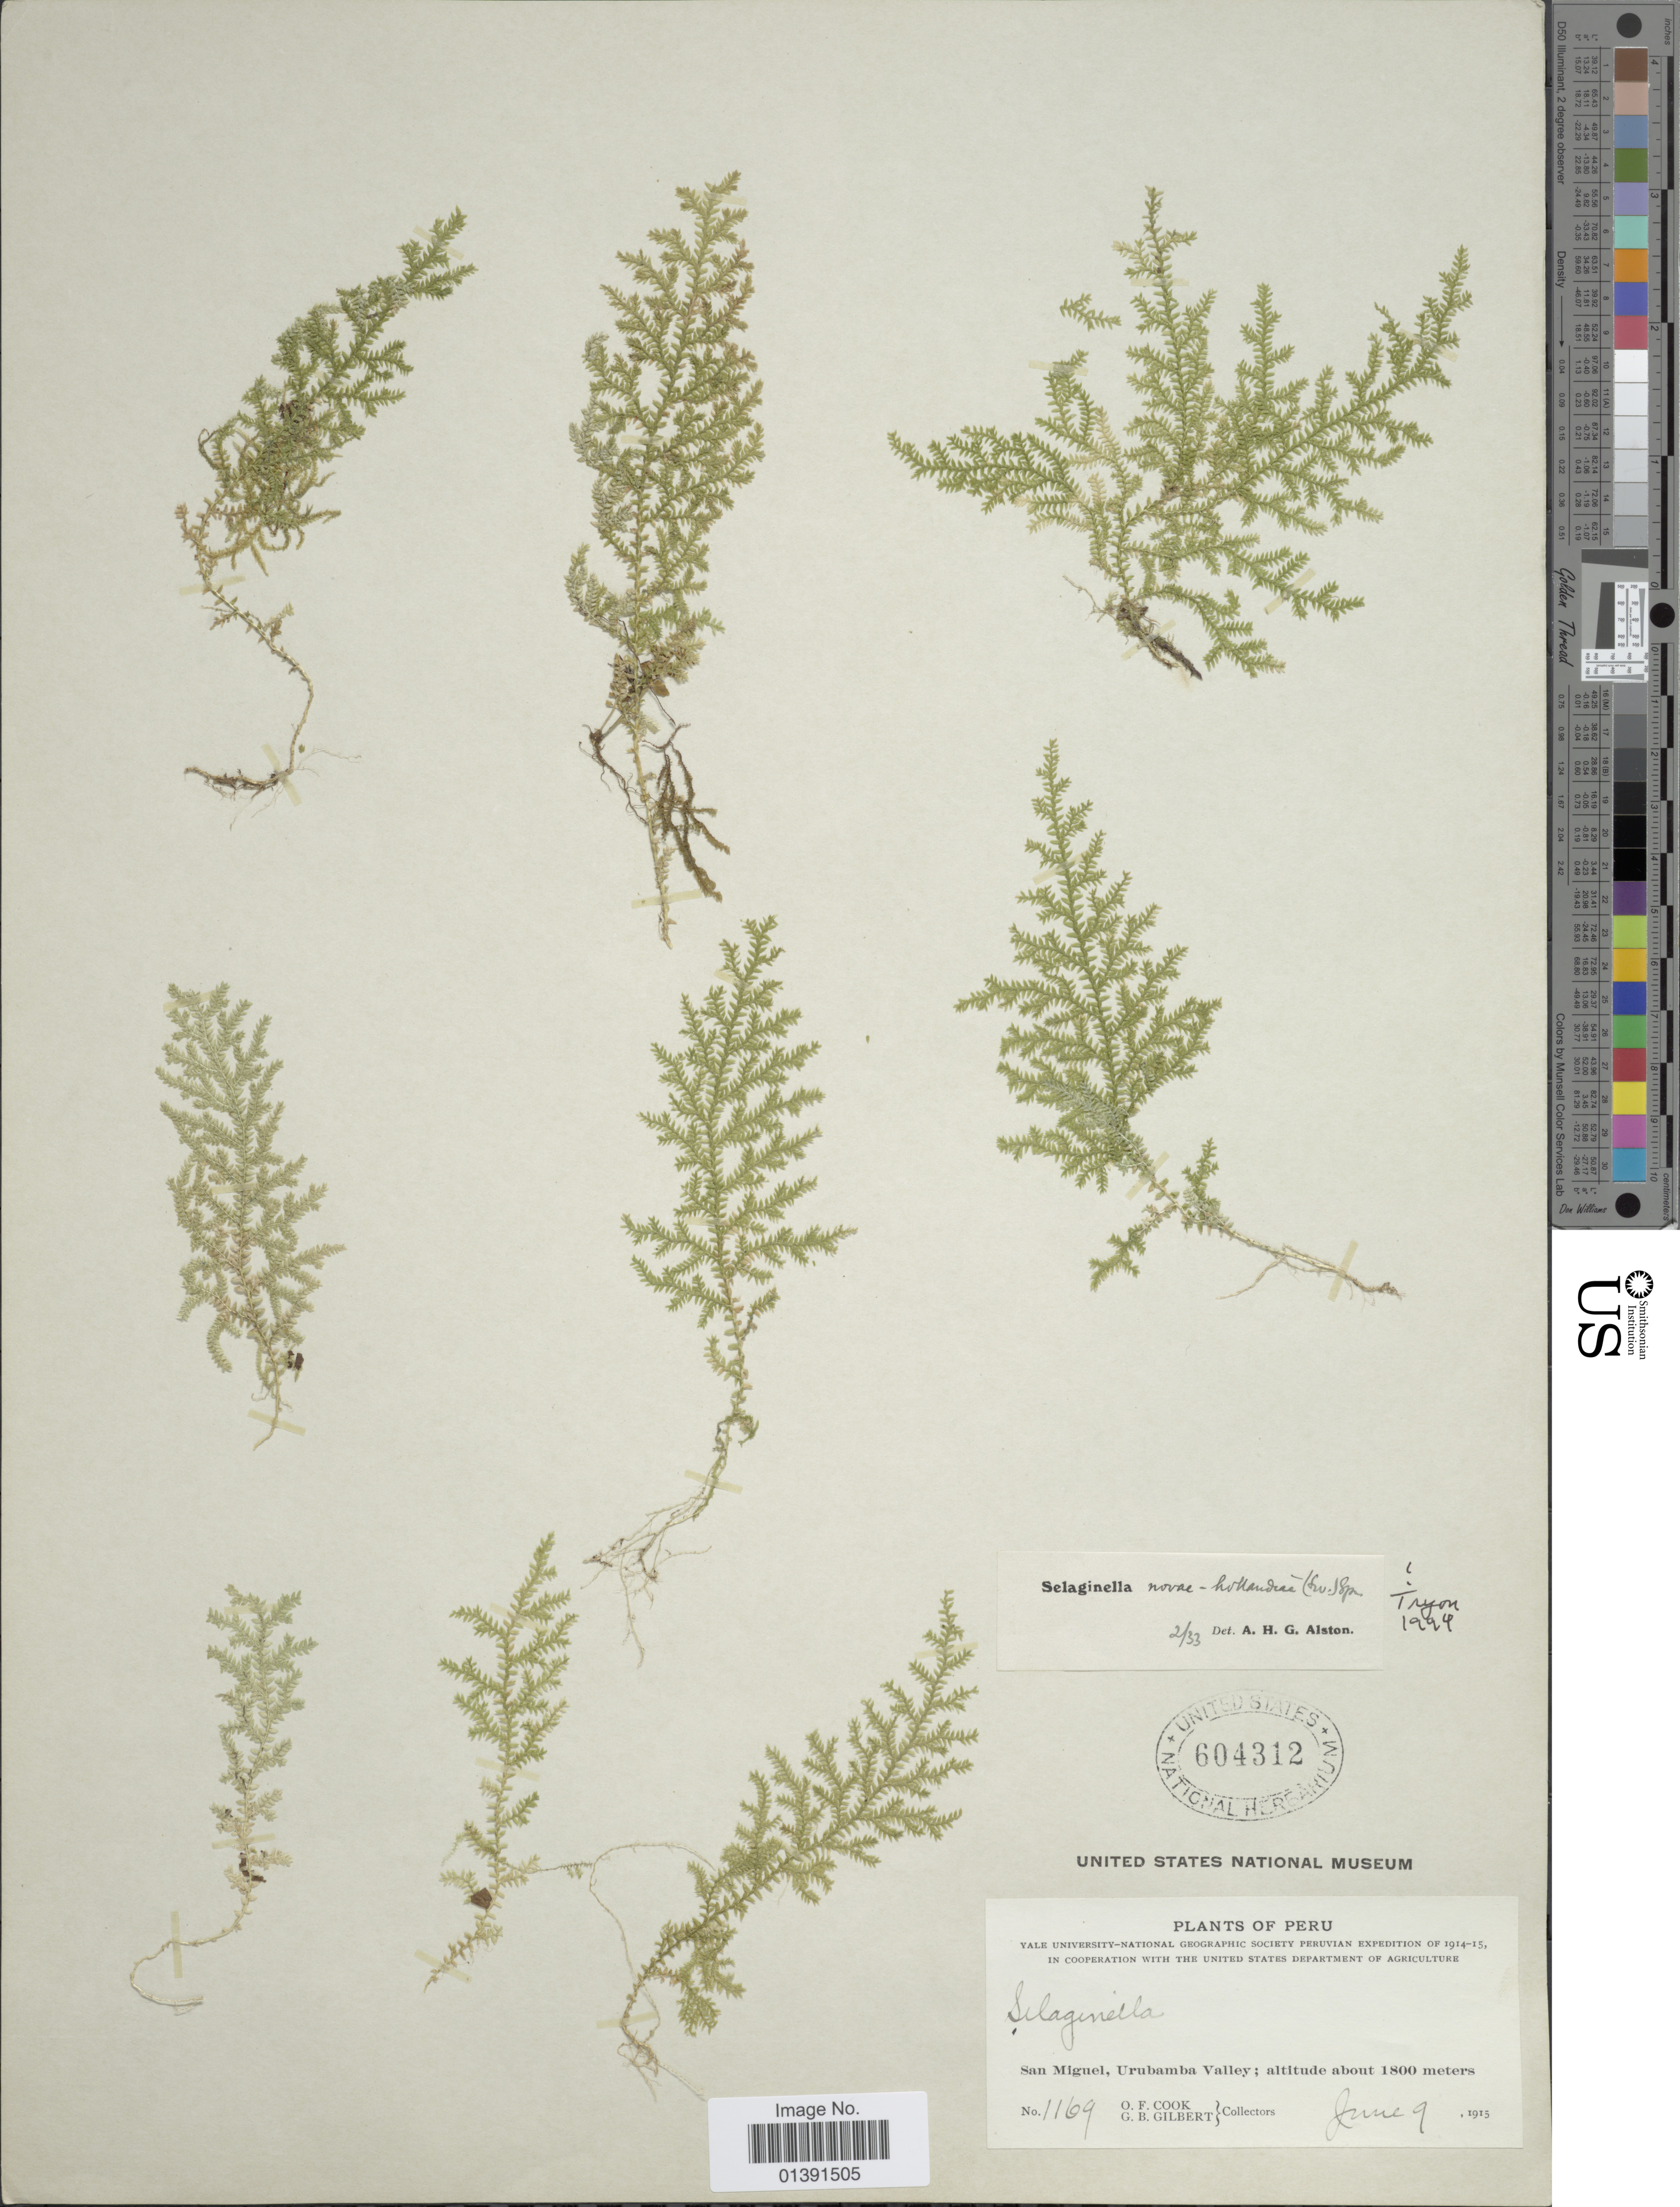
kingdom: Plantae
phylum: Tracheophyta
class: Lycopodiopsida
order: Selaginellales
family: Selaginellaceae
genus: Selaginella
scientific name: Selaginella novae-hollandiae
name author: (Sw.) Spring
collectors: O. F. Cook & G. B. Gilbert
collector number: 1169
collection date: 1915-06-09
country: Peru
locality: San Miguel, Urubamba Valley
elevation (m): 1800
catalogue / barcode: US 604312